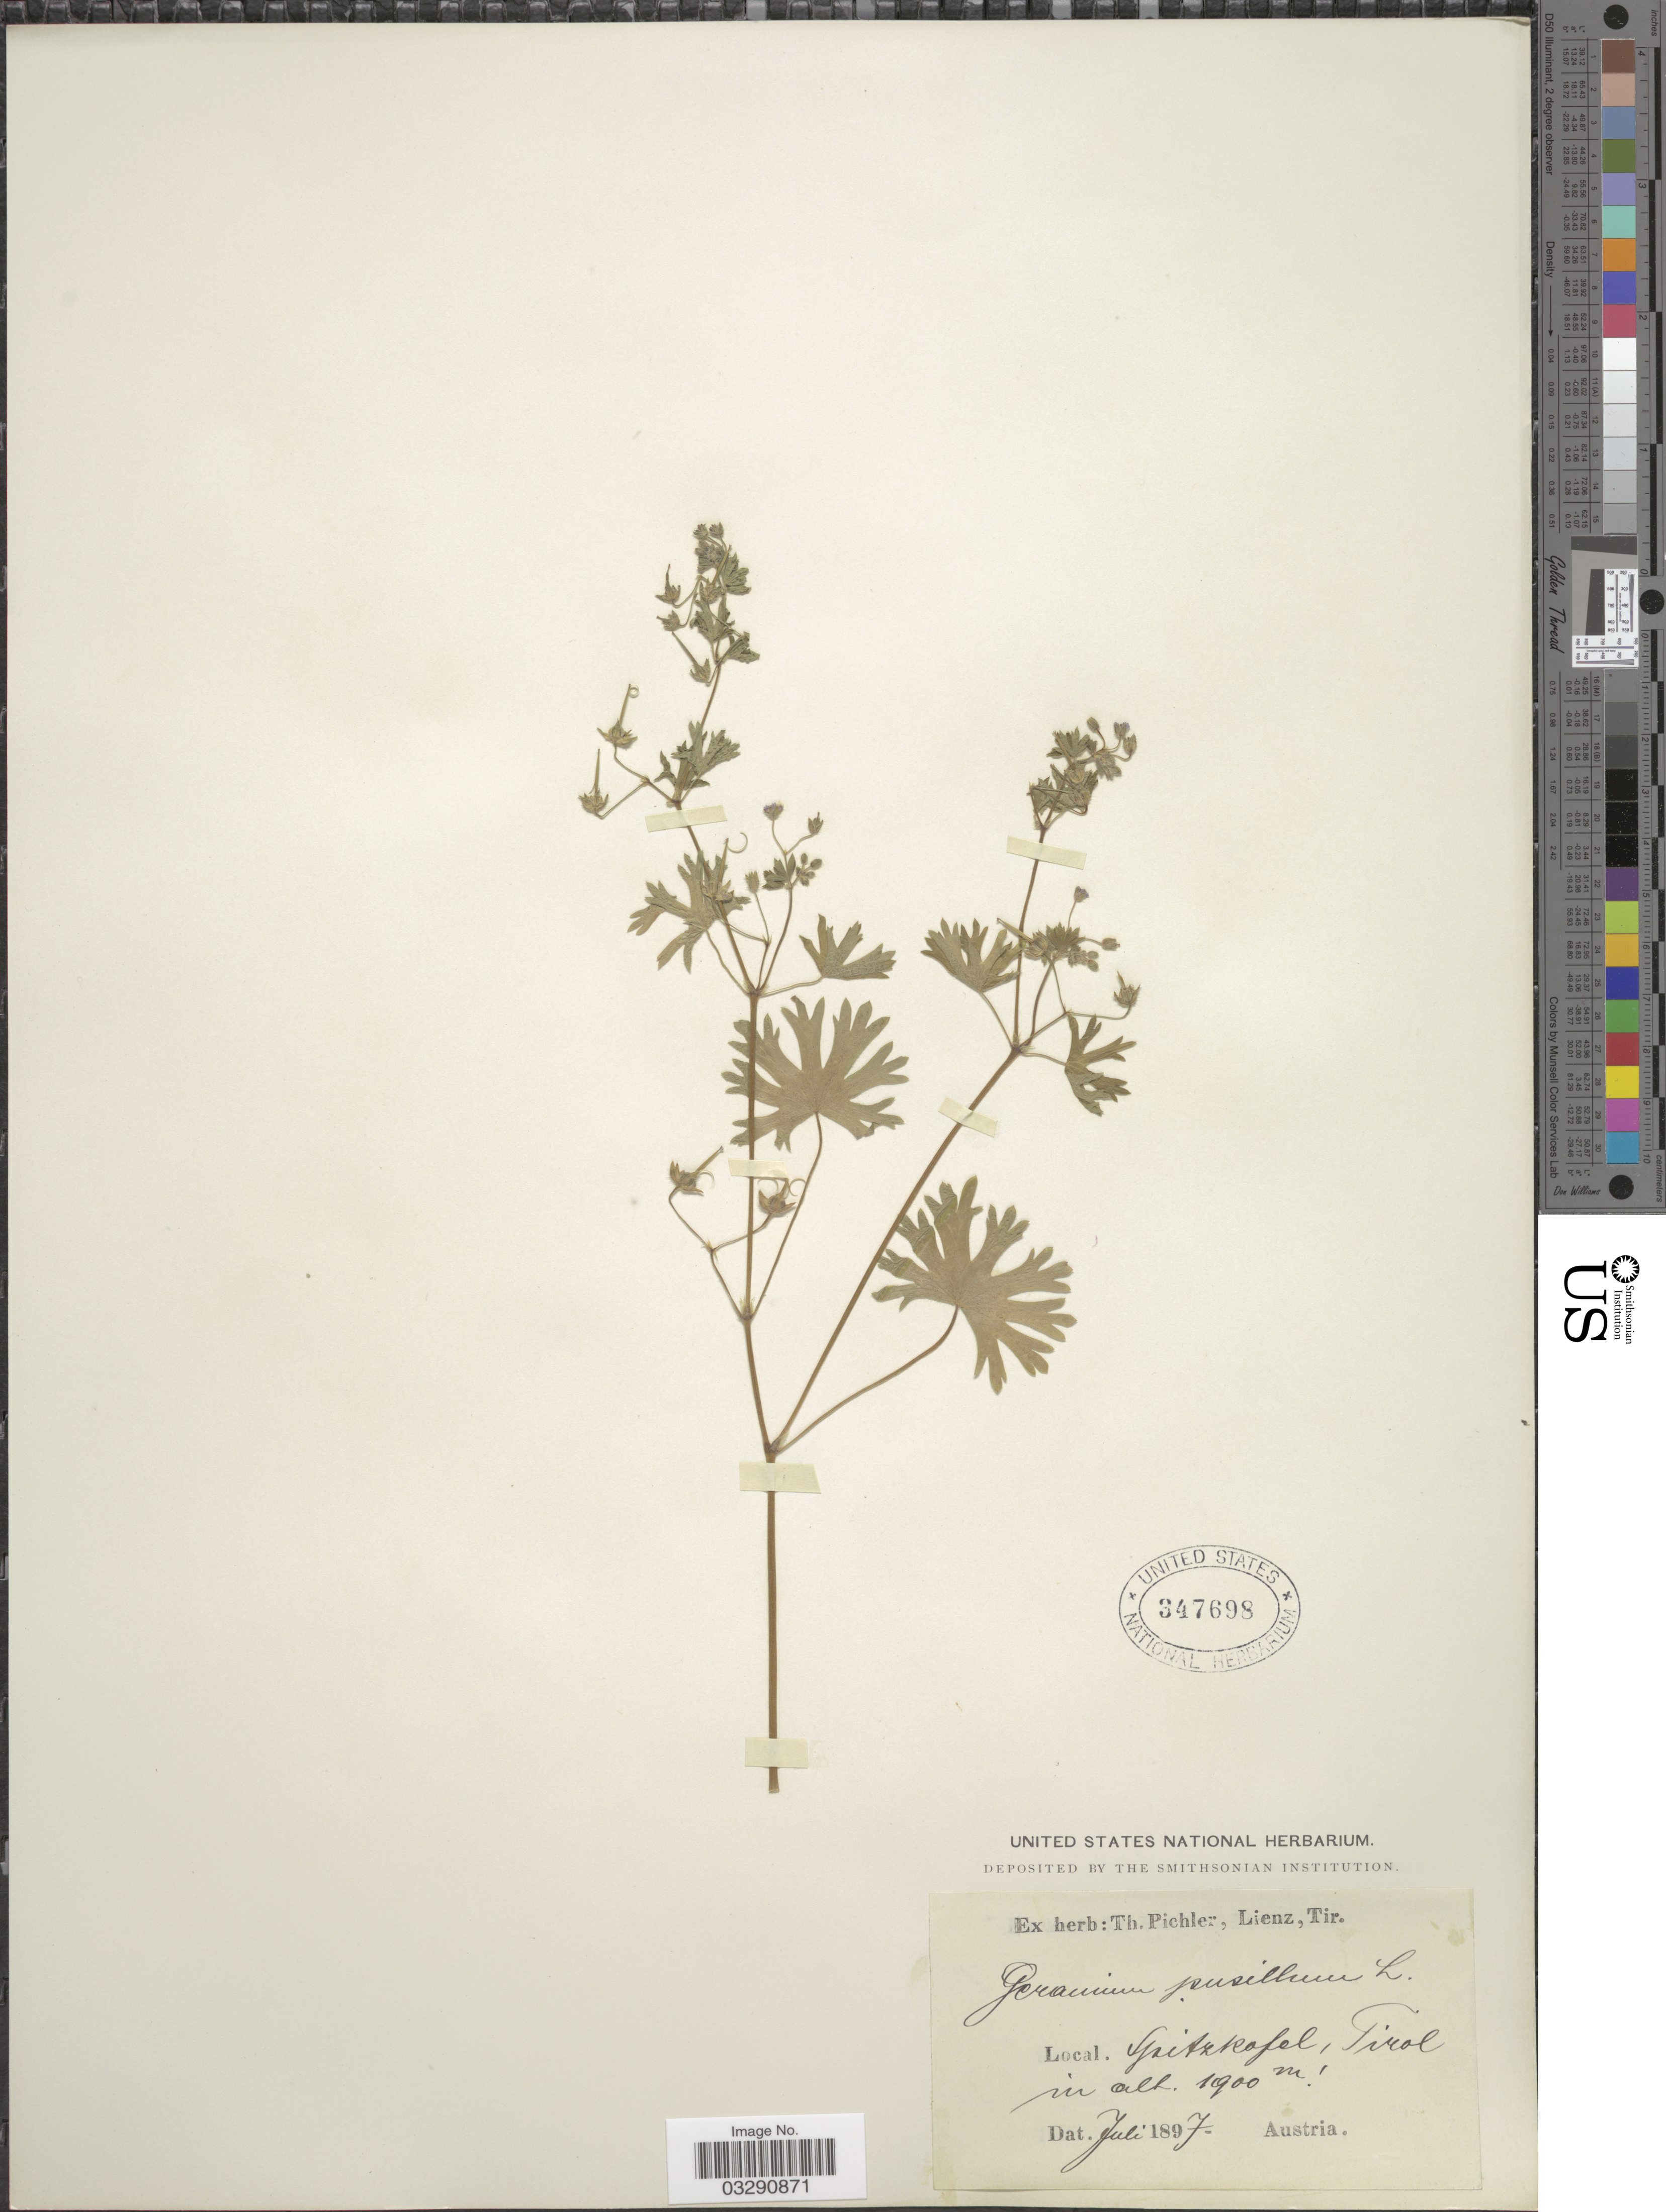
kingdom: Plantae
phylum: Tracheophyta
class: Magnoliopsida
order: Geraniales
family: Geraniaceae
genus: Geranium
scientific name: Geranium pusillum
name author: L.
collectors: ex herb. T. Pichler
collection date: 1897-07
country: Austria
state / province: Tirol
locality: Spitzkofel, Tirol.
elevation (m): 1900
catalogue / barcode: US 347698